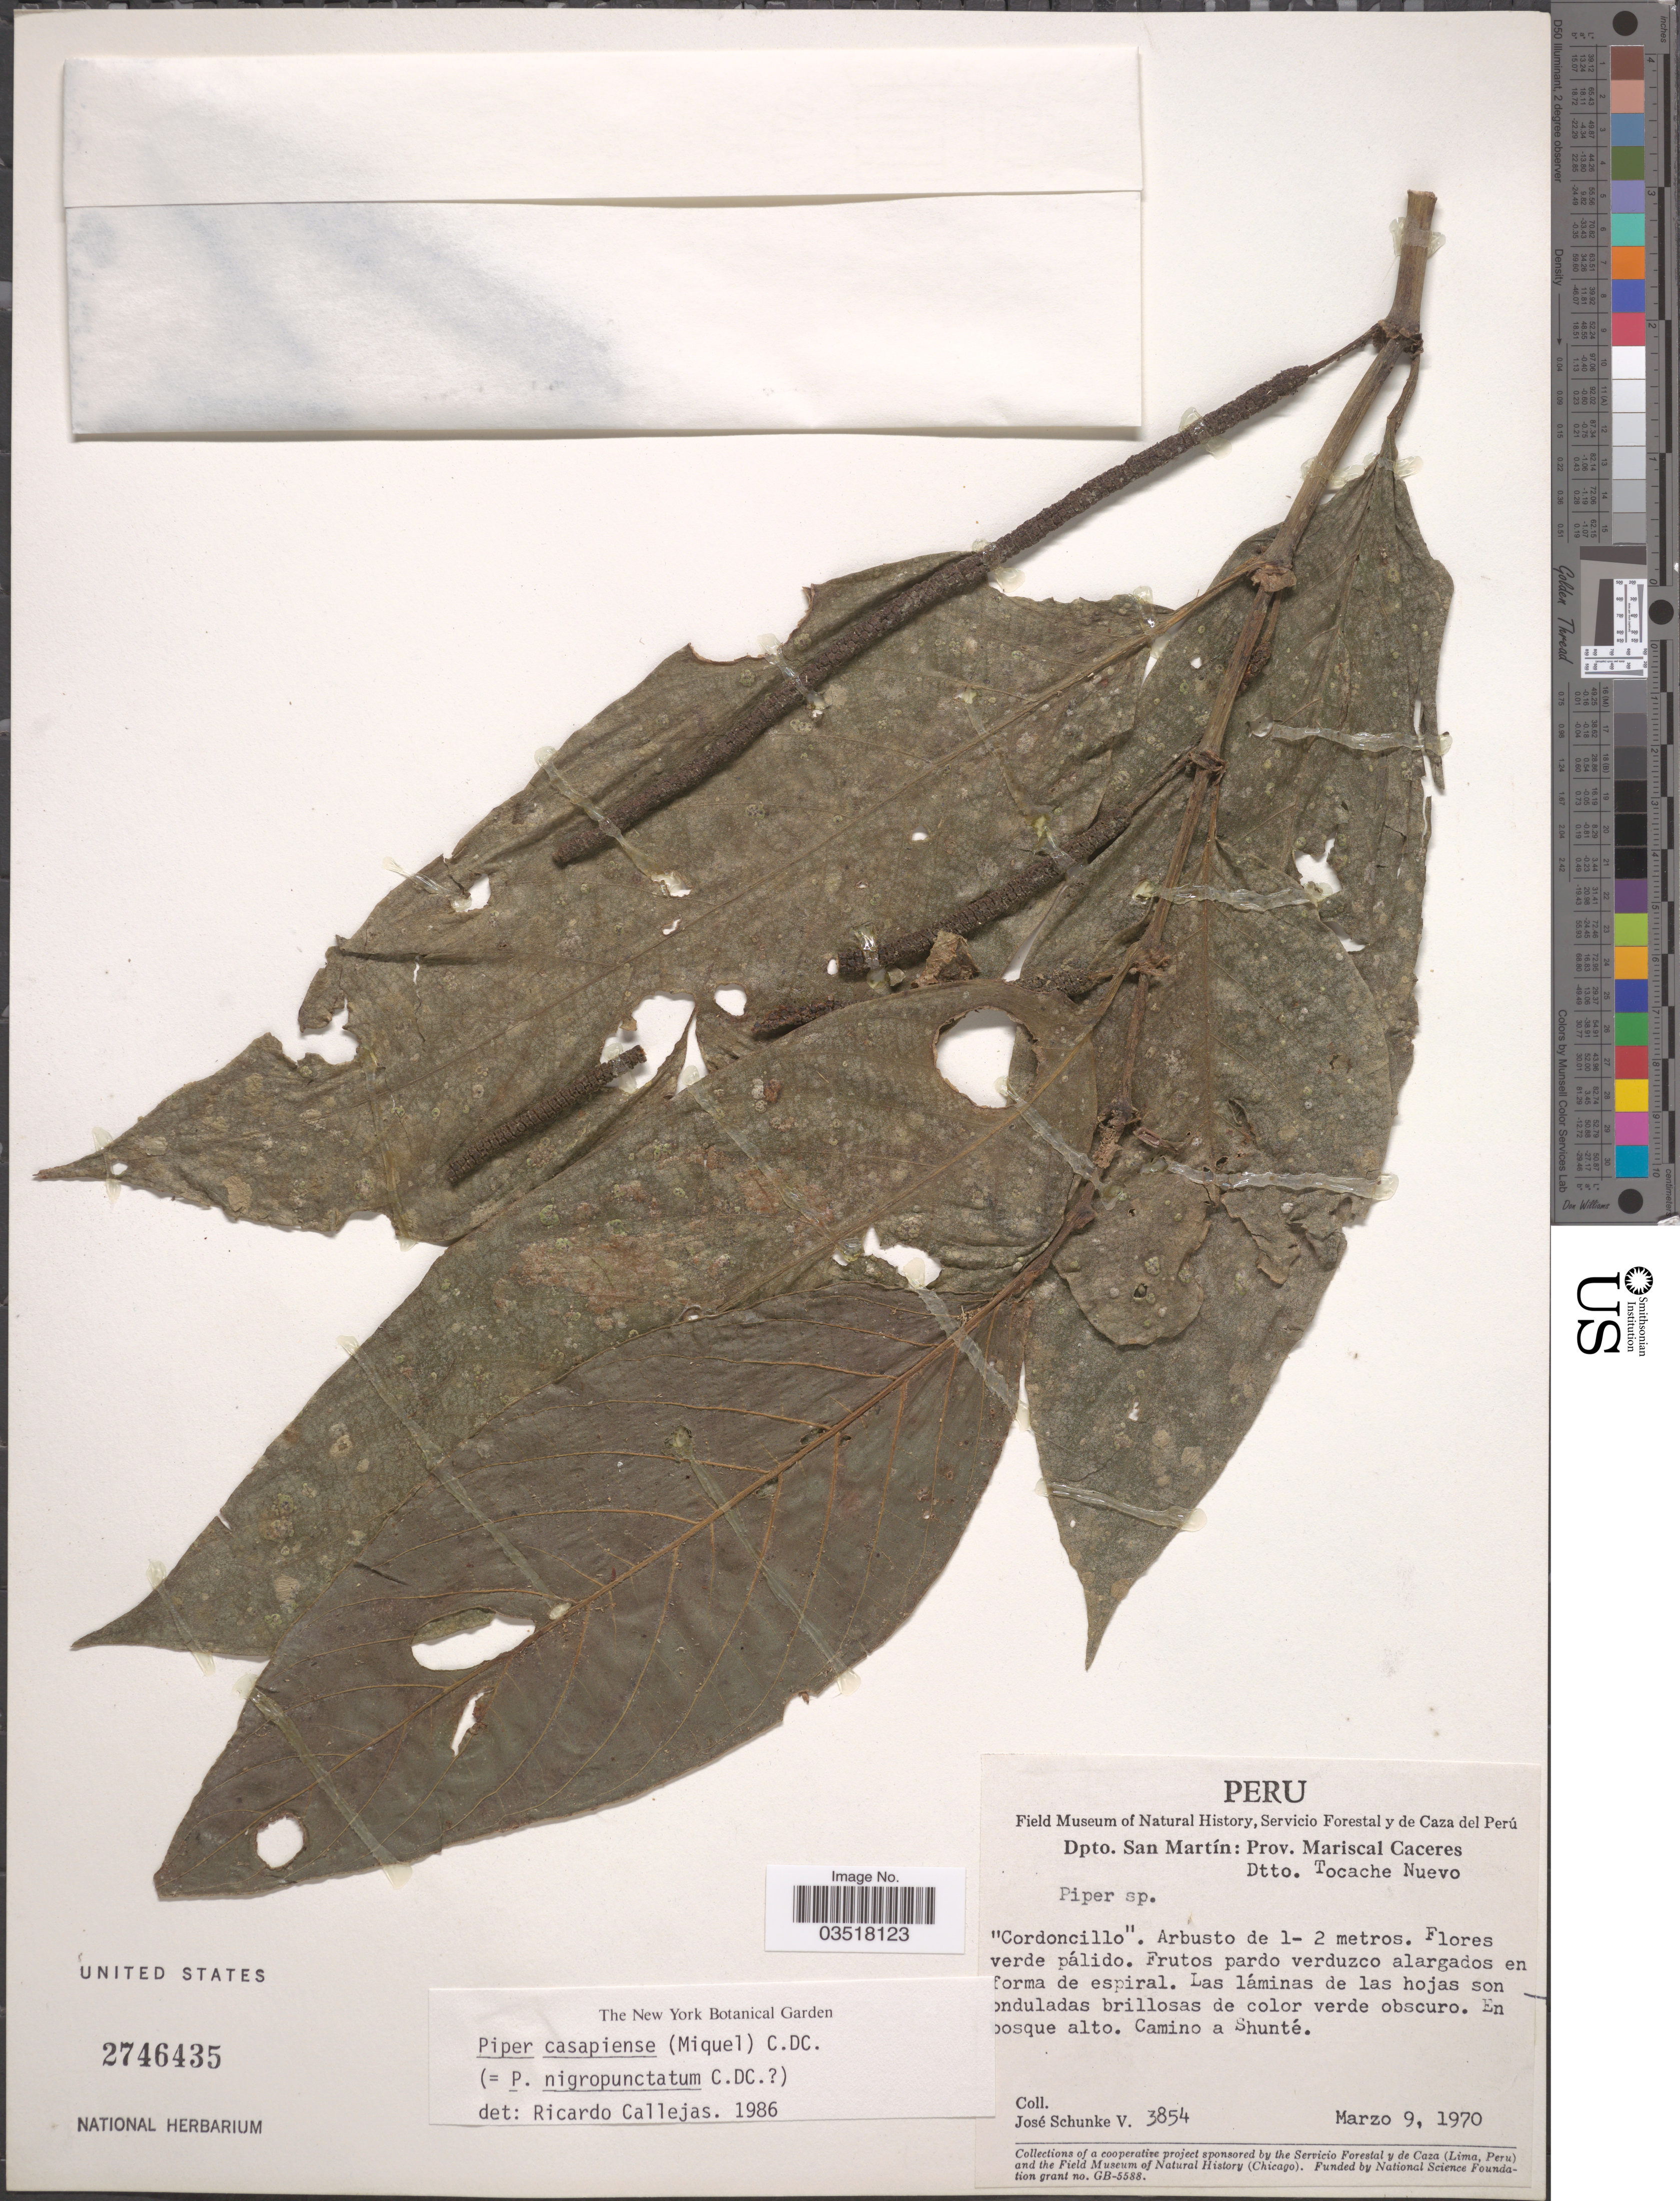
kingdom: Plantae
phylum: Tracheophyta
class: Magnoliopsida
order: Piperales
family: Piperaceae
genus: Piper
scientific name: Piper casapiense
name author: C. DC.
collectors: J. Schunke Vigo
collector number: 3854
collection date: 1970-03-09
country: Peru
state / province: San Martín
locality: Dpto. San Martín: Prov. Mariscal Caceres. Dtto. Tocache Nuevo. Camino a Shunté.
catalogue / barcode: US 2746435